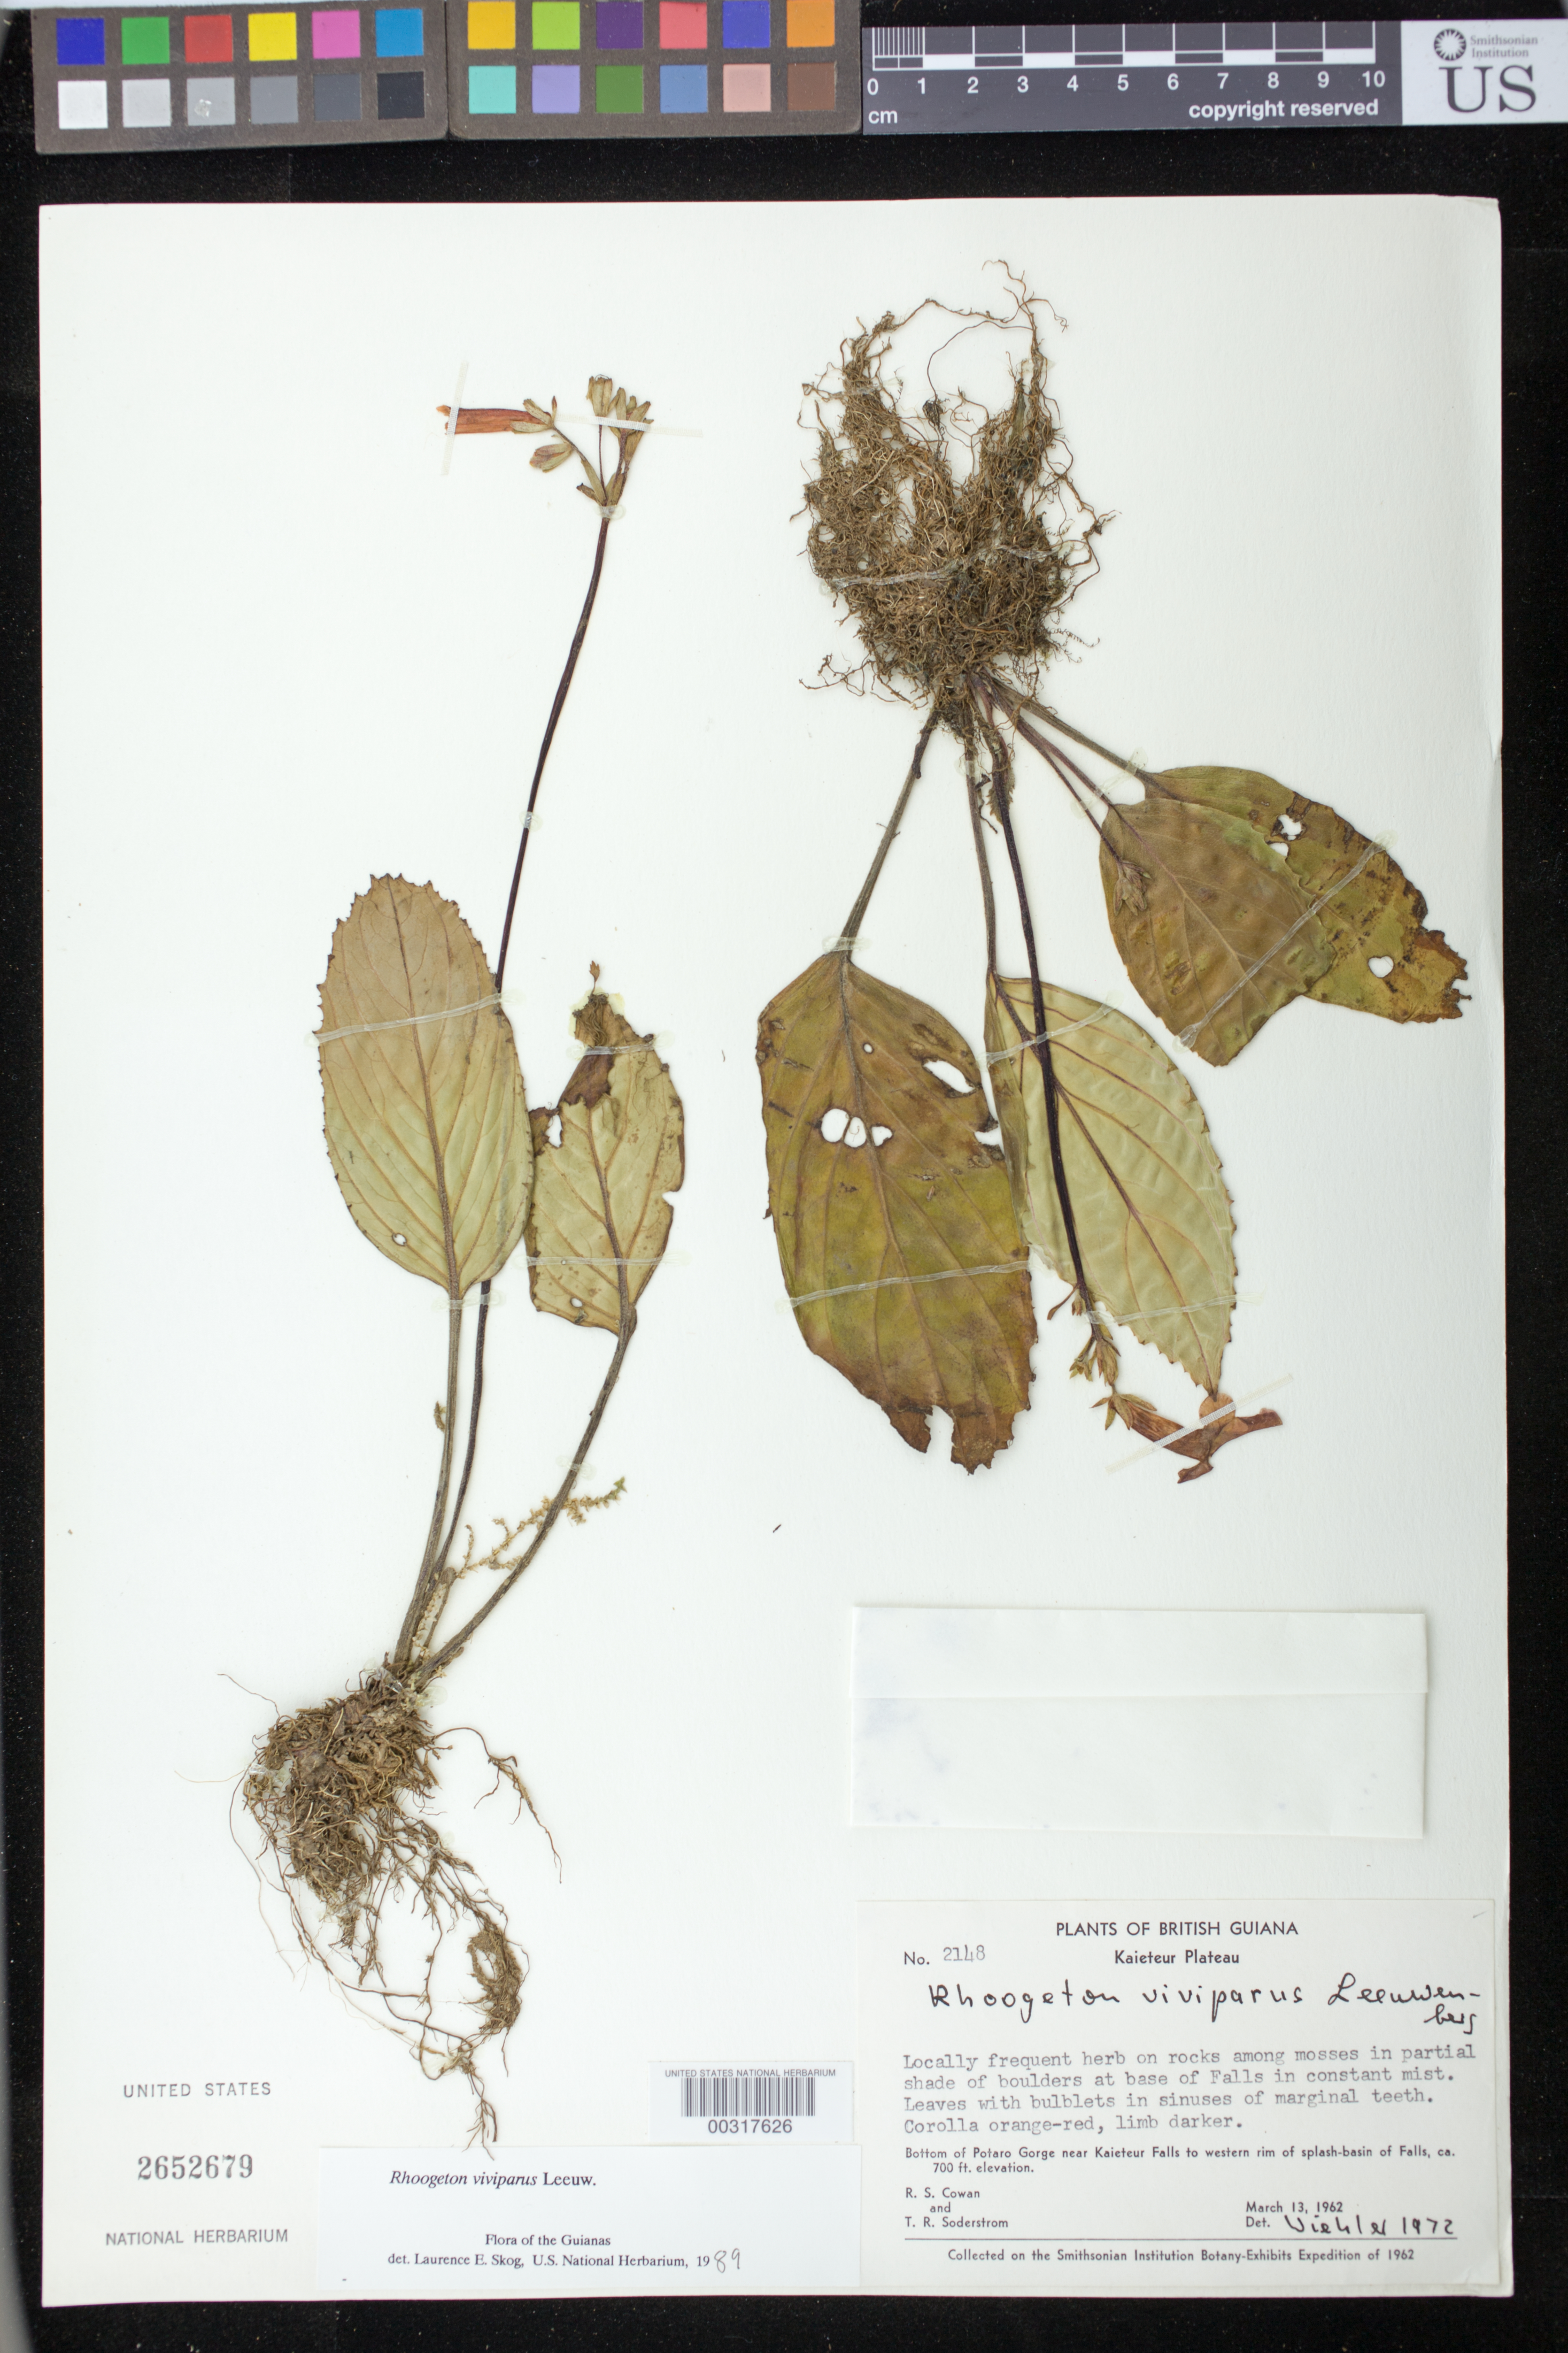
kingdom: Plantae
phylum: Tracheophyta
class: Magnoliopsida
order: Lamiales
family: Gesneriaceae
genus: Rhoogeton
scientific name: Rhoogeton viviparus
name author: Leeuwenb.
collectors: R. S. Cowan & T. R. Soderstrom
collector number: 2148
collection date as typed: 13 Mar 1962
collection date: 1962-03-13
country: Guyana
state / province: Potaro-Siparuni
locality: Kaieteur plateau, bottom of Potaro gorge near Kaieteur Falls to western rim of splash-basin of falls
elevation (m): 213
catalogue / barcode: US 2652679